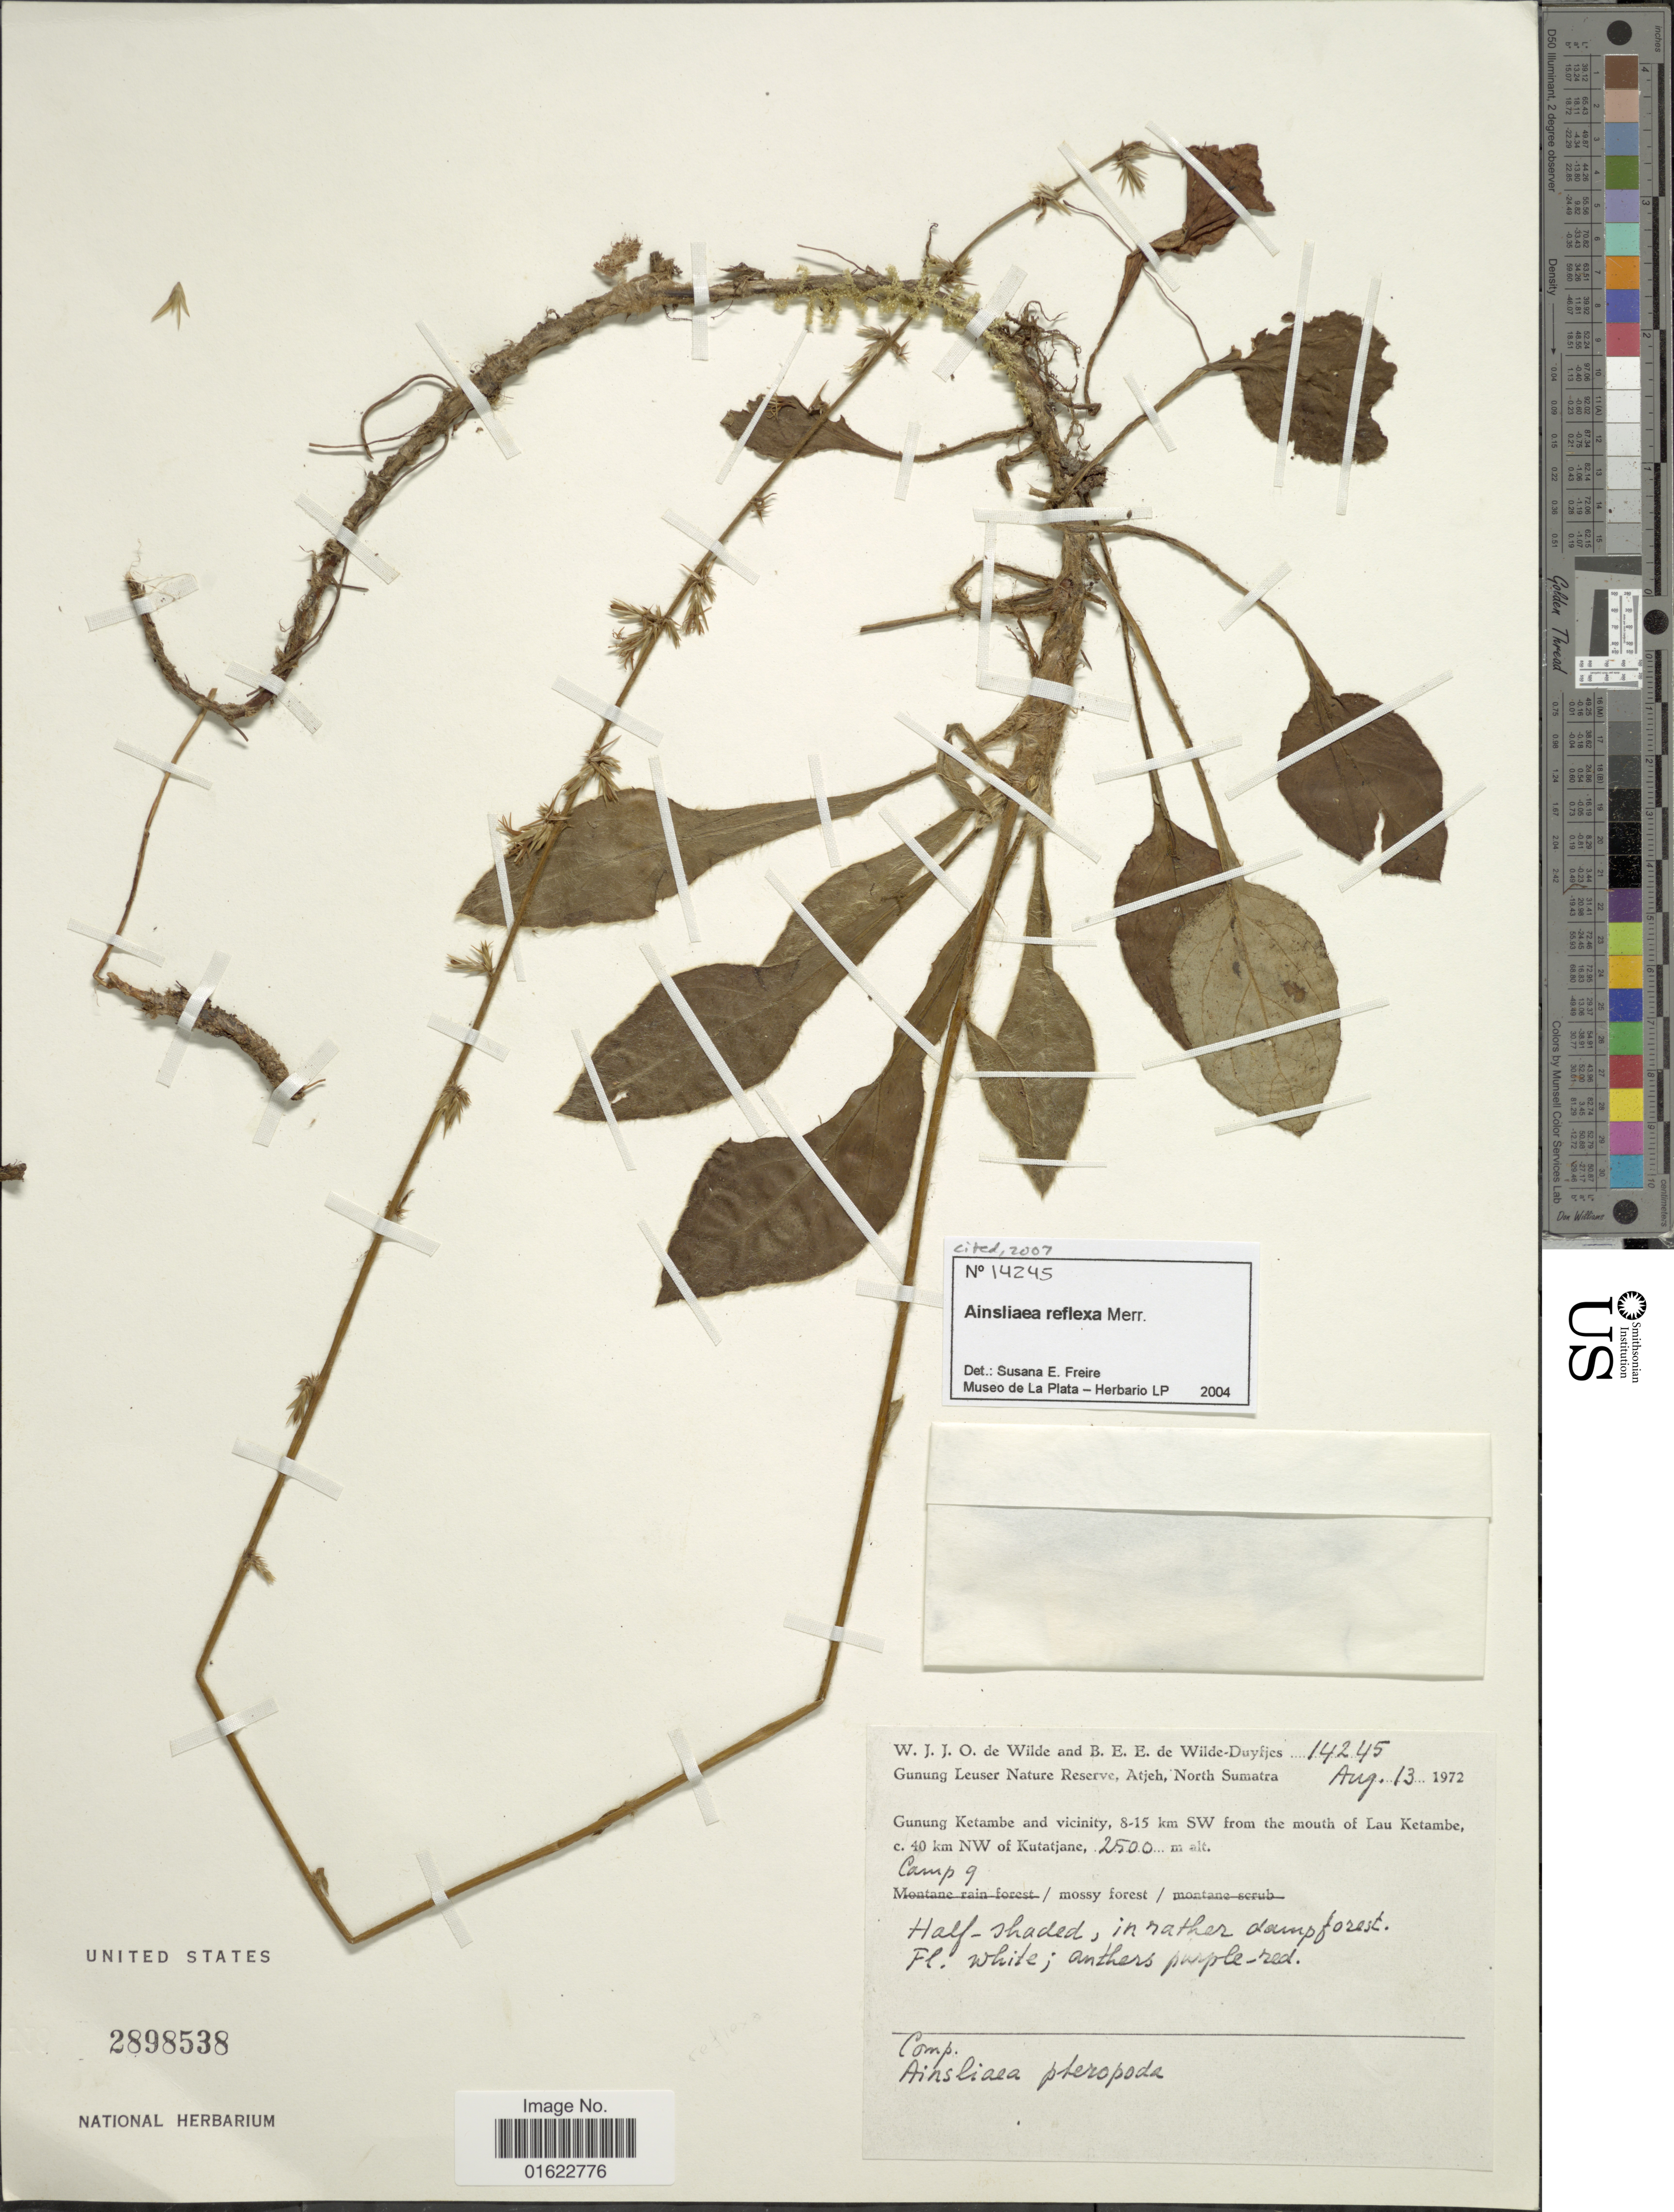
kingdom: Plantae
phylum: Tracheophyta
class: Magnoliopsida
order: Asterales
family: Asteraceae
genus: Ainsliaea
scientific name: Ainsliaea reflexa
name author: Merr.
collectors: W. J. de Wilde & B. E. de Wilde-Duyfjes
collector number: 14245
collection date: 1972-08-13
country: Indonesia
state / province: Sumatra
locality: Gunung Leuser Nature Reserve, Atjeh, North Sumatra, Gunung Ketambe and vicinity, 8-15 km SW from the mouth of Lau Ketambe, c. 40 km NW of Kutatjane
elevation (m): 2500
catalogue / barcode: US 2898538